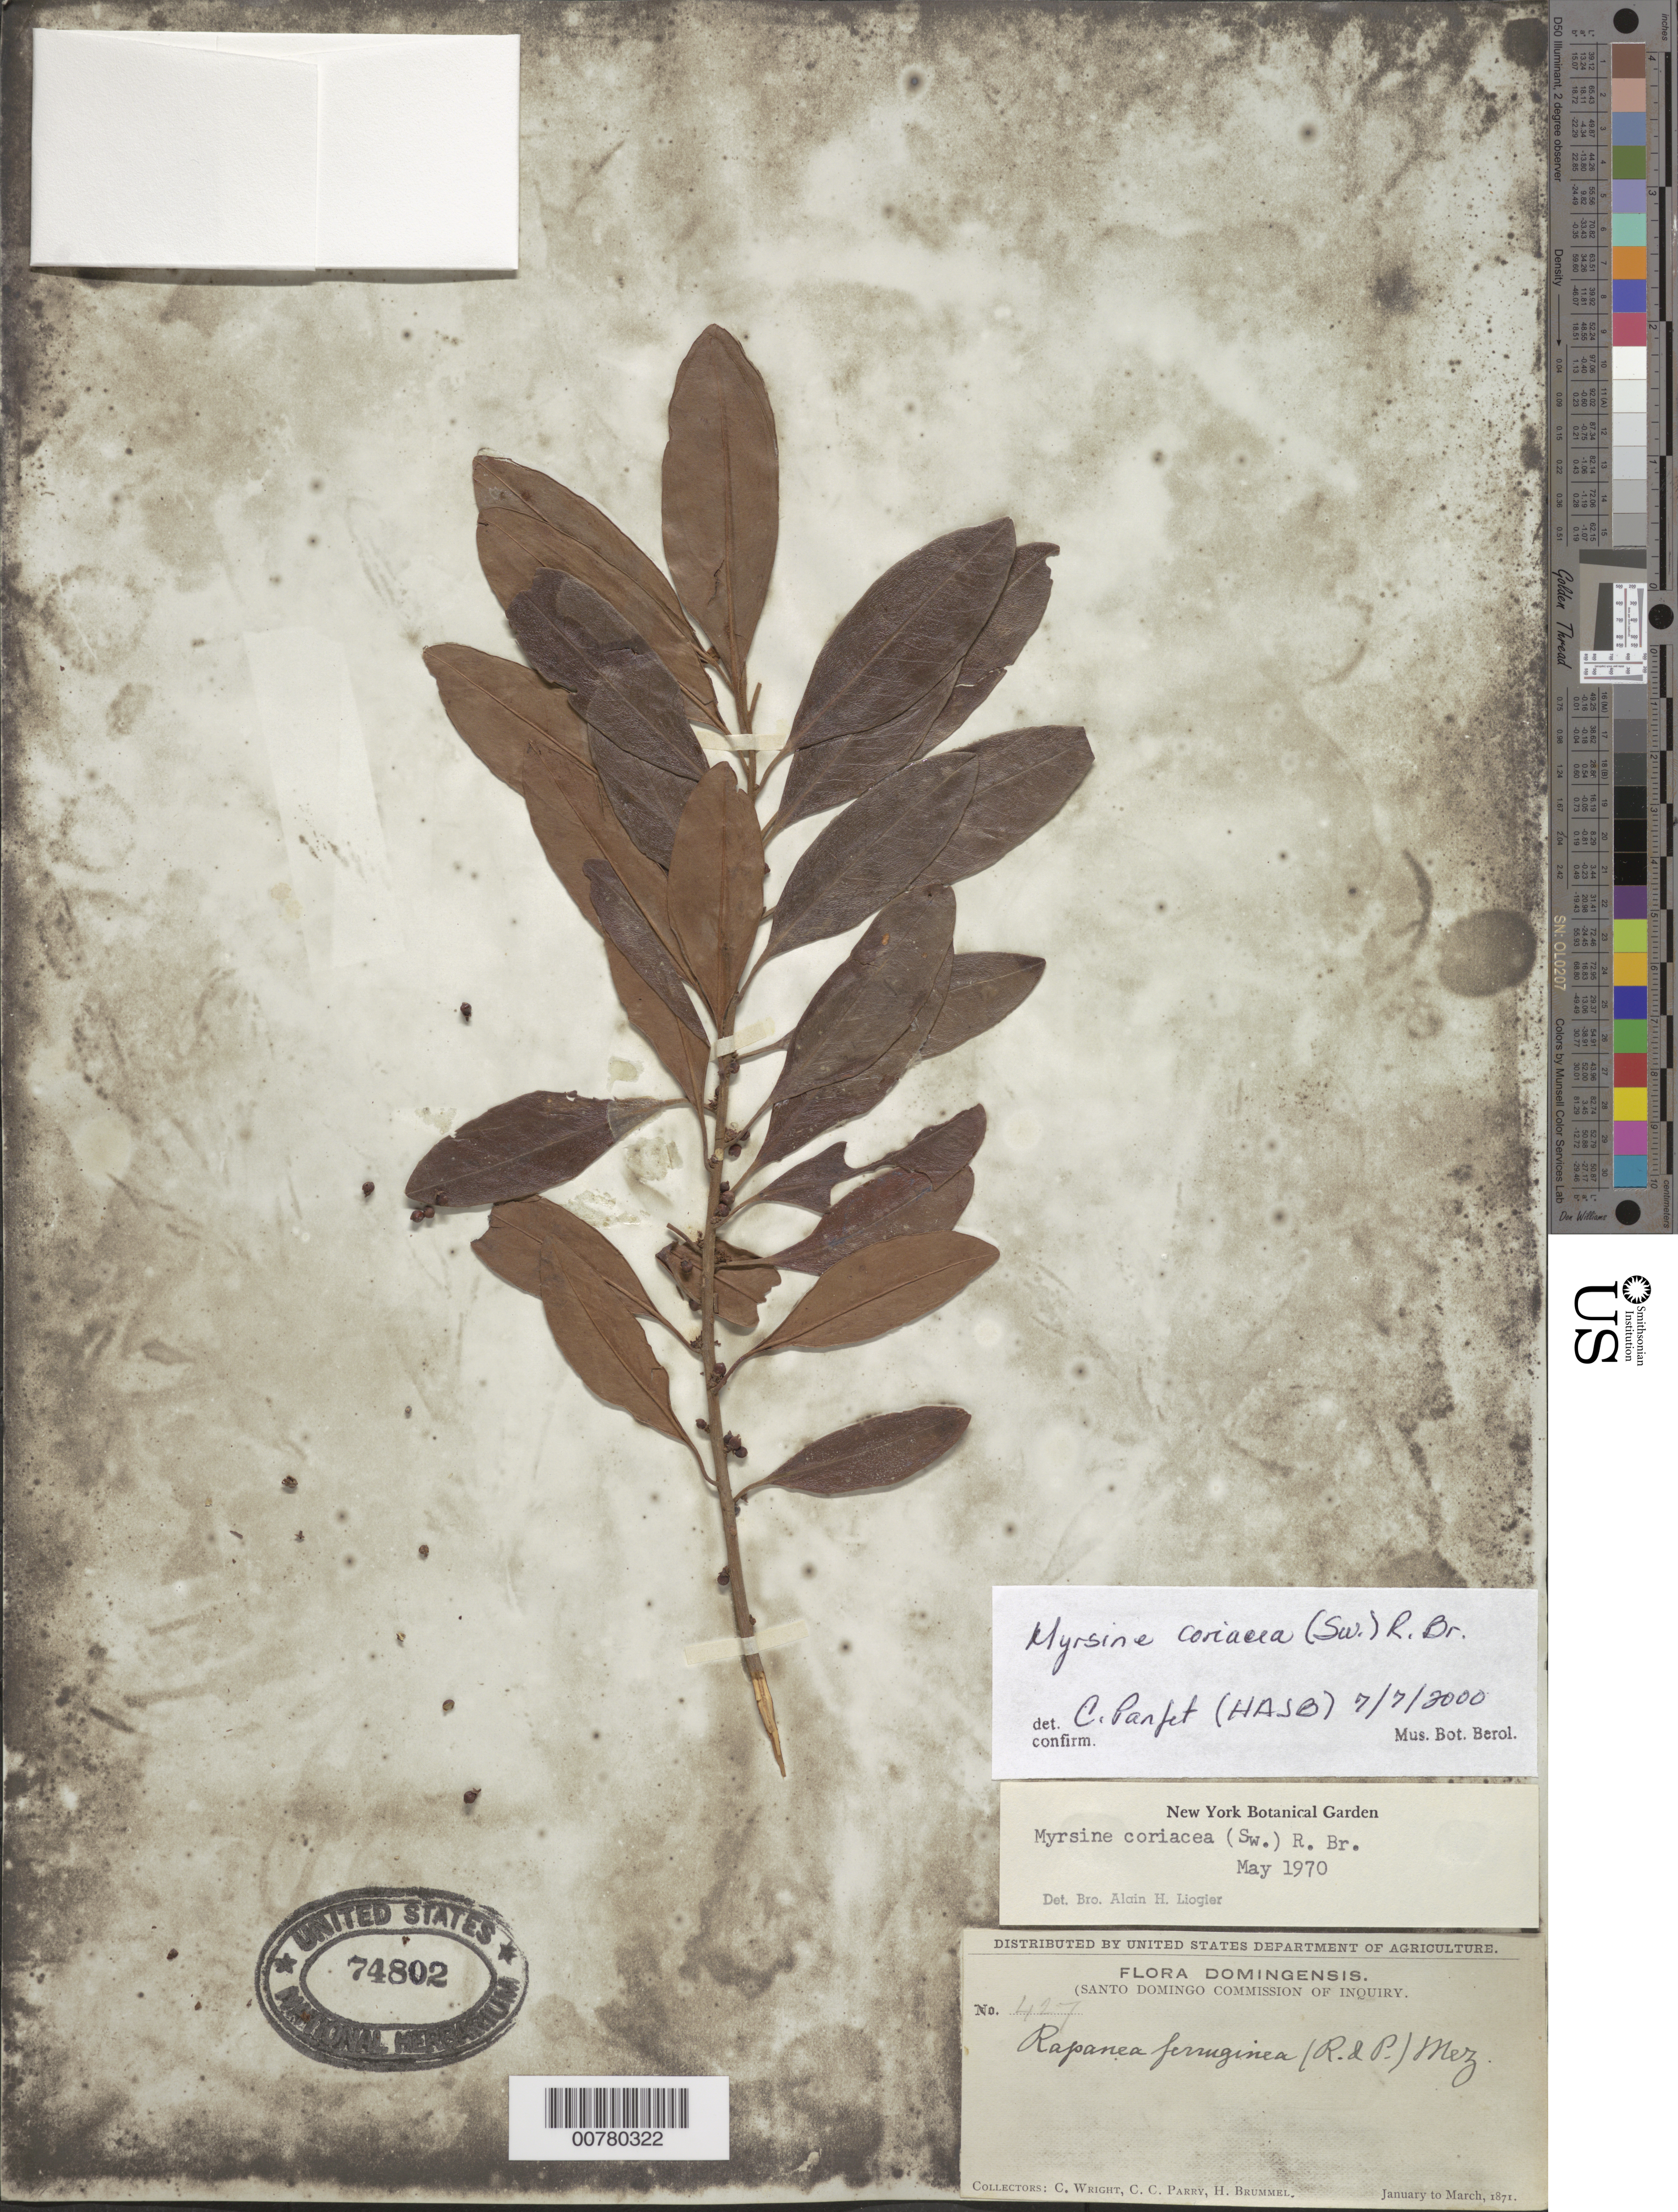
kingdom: Plantae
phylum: Tracheophyta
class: Magnoliopsida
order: Ericales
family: Primulaceae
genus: Myrsine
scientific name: Myrsine coriacea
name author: (Sw.) R. Br. ex Roem. & Schult.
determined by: Panfet, C.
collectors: C. Wright, C. C. Parry & H. Brummel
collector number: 427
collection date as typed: Jan 1871 to -- Mar 1871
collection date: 1871-01/1871-03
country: Dominican Republic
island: Hispaniola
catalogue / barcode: US 74802